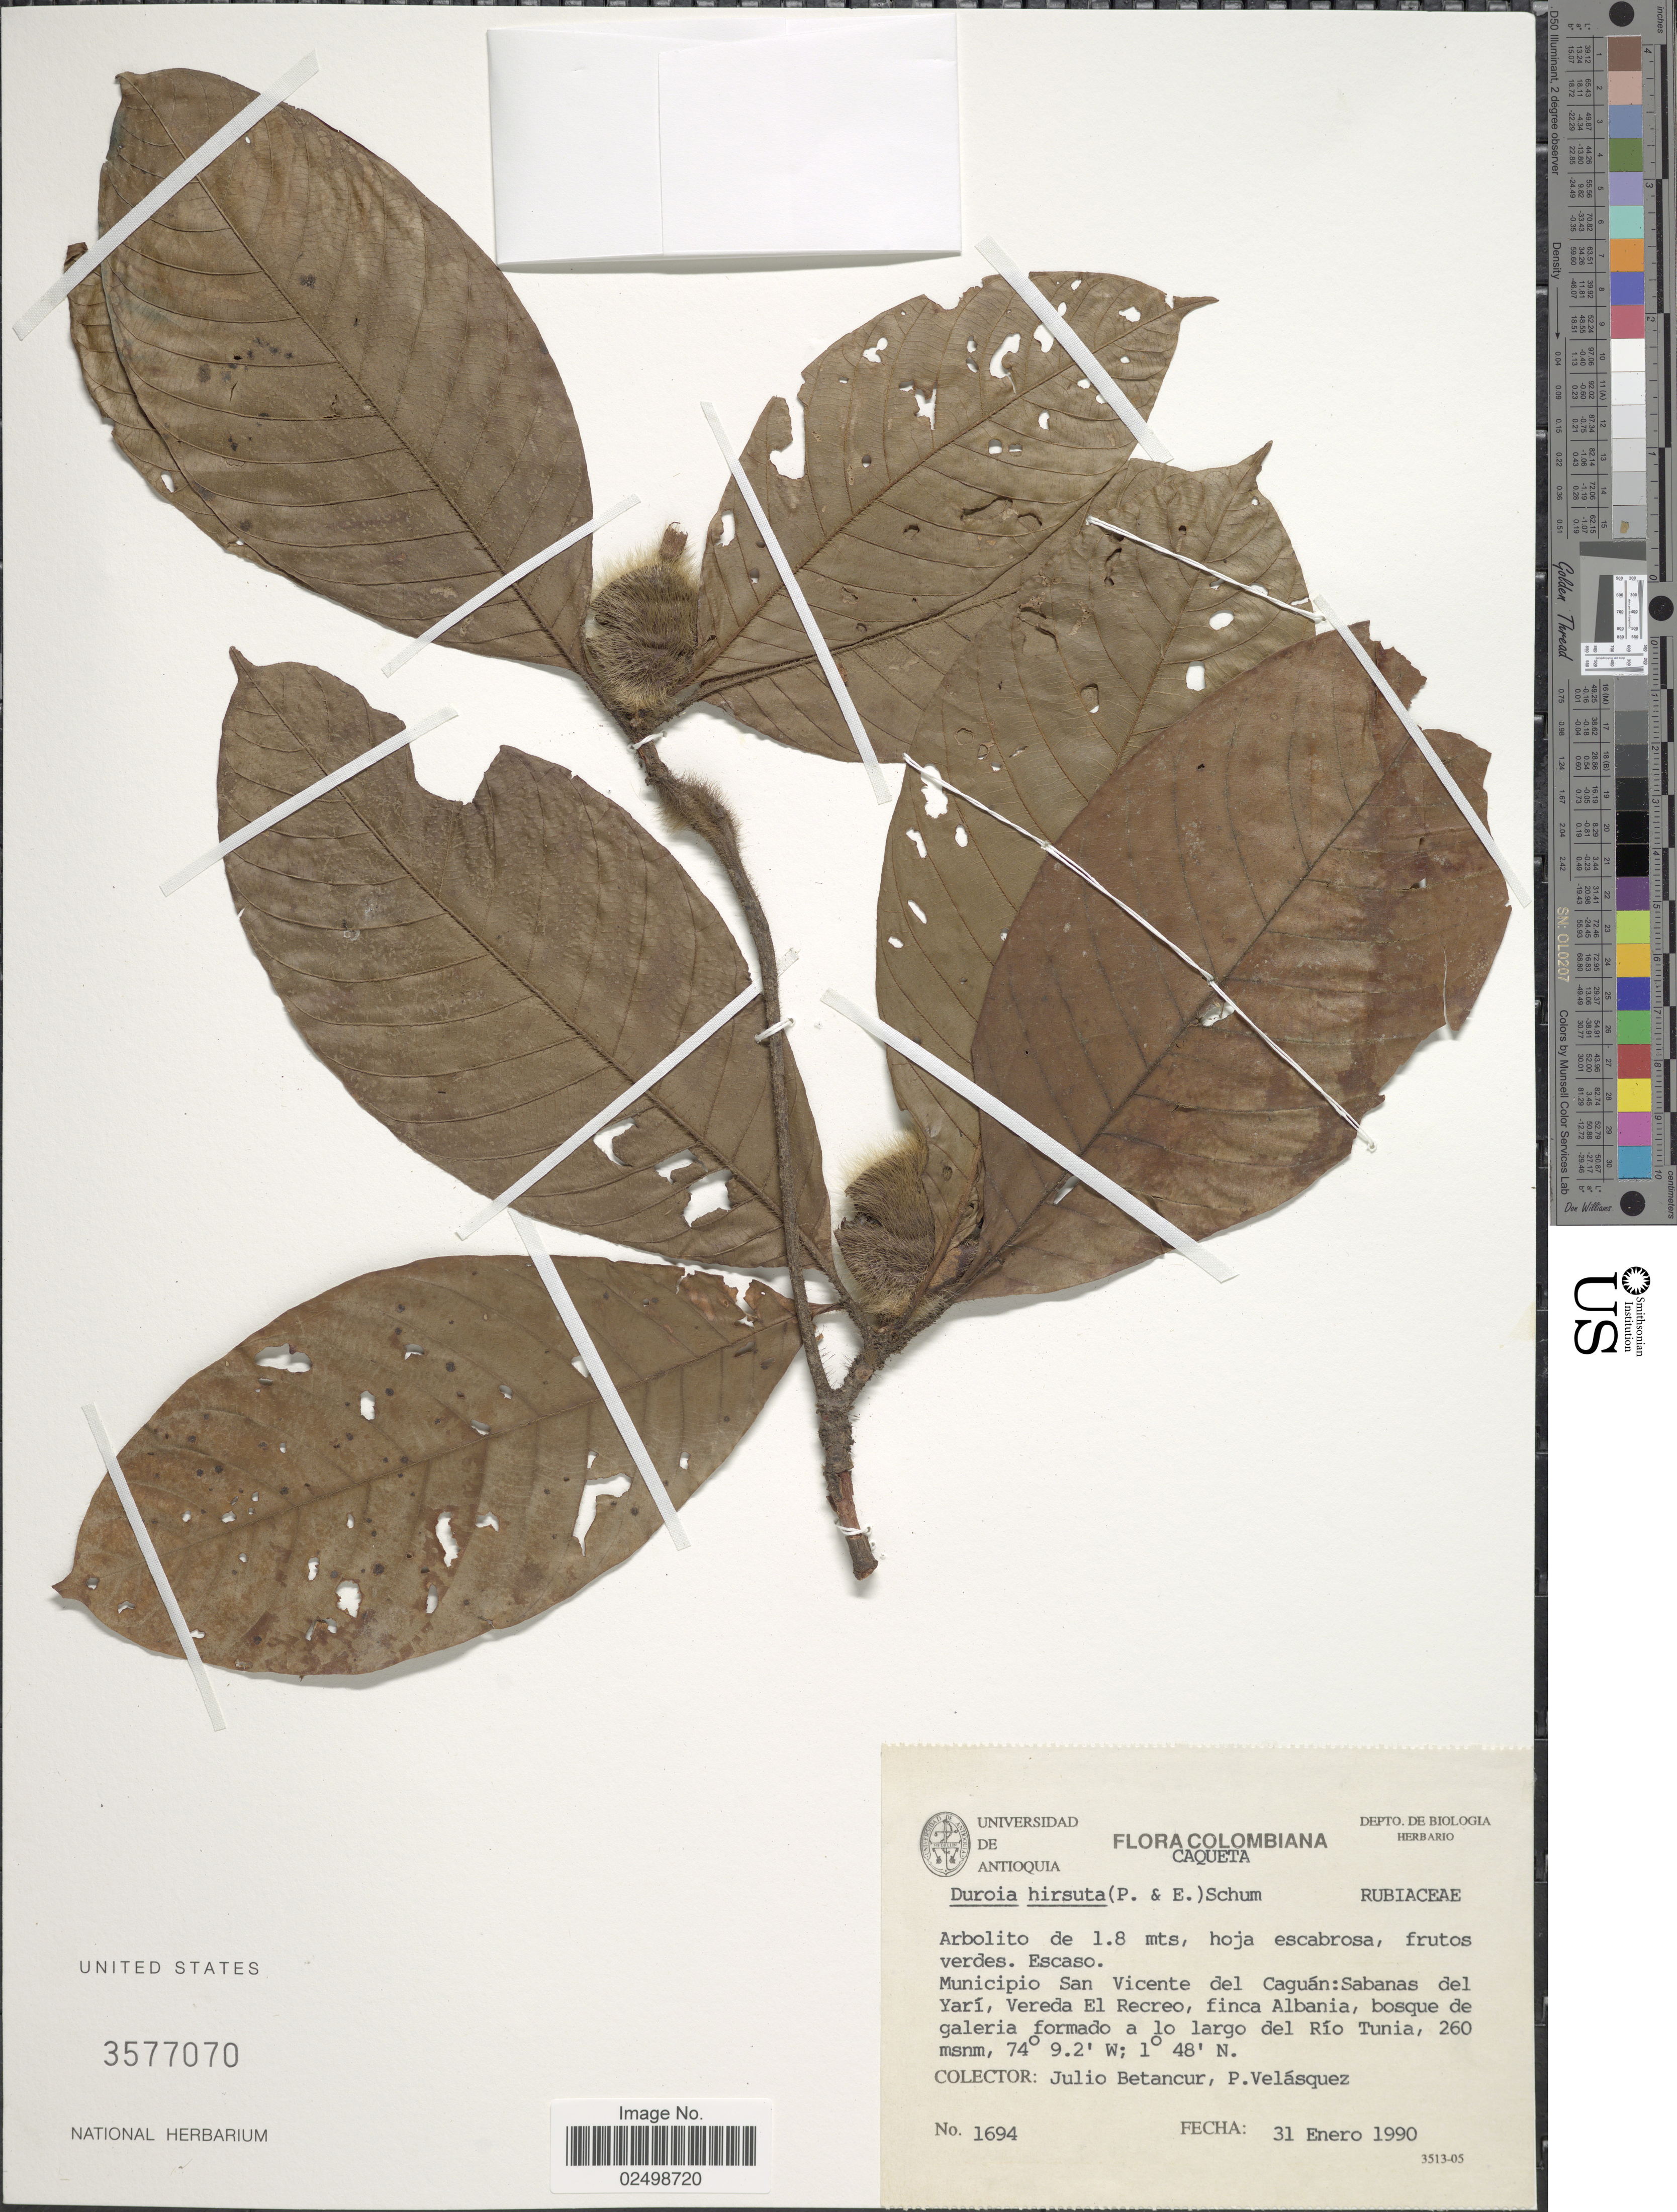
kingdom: Plantae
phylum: Tracheophyta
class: Magnoliopsida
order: Gentianales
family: Rubiaceae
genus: Duroia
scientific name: Duroia hirsuta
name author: (Poepp.) K. Schum.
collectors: J. Betancur & P. Velasquez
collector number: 1694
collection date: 1990-01-31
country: Colombia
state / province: Caquetá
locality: Municipio San Vicente del Caguan: Sabanas del Yari, Vereda El Recreo, finca Albania, bosque de galeria formado a lo largo del Rio Tunia.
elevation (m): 260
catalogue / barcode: US 3577070